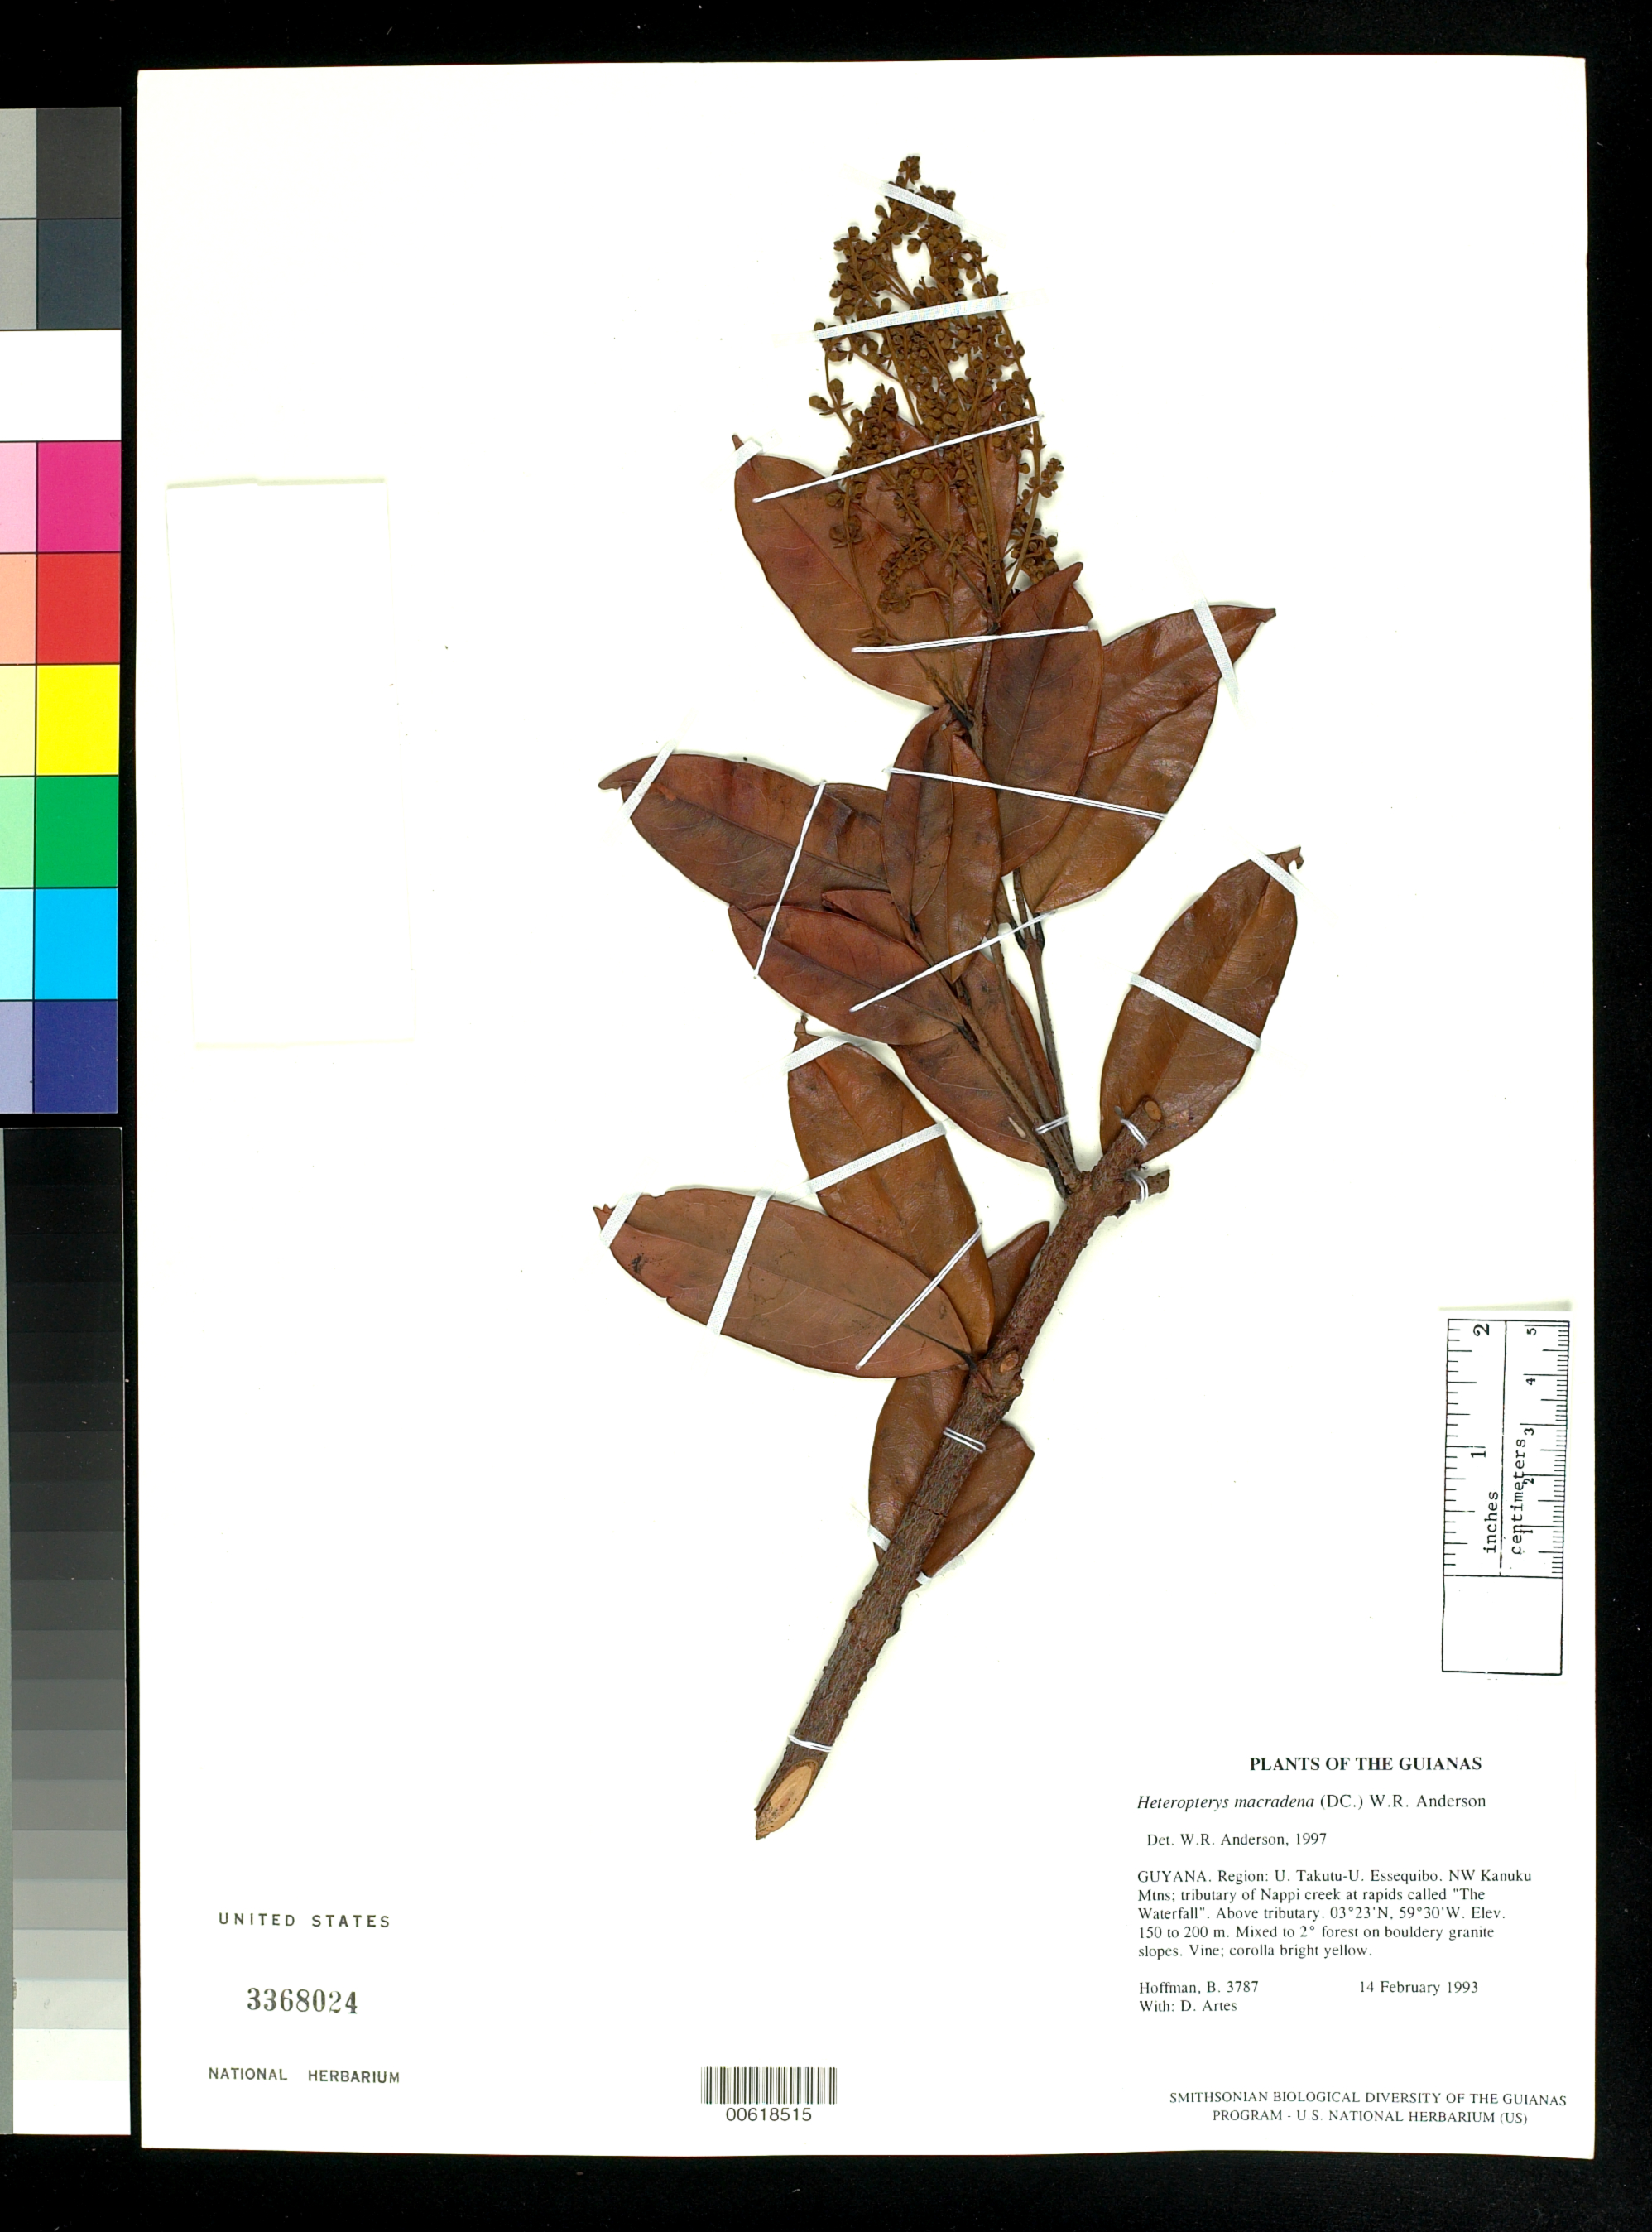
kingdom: Plantae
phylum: Tracheophyta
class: Magnoliopsida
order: Malpighiales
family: Malpighiaceae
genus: Heteropterys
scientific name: Heteropterys macradena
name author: (DC.) W.R. Anderson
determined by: Anderson, W. R., (MICH), University of Michigan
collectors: B. Hoffman & D. Artes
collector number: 3787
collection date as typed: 14 February 1993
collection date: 1993-02-14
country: Guyana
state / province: U. Takutu-U. Essequibo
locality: NW Kanuku Mountains; tributary of Nappi creek at rapids called "The Waterfall". Above tributary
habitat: Mixed to secondary forest on bouldery granite slopes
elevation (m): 150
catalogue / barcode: US 3368024